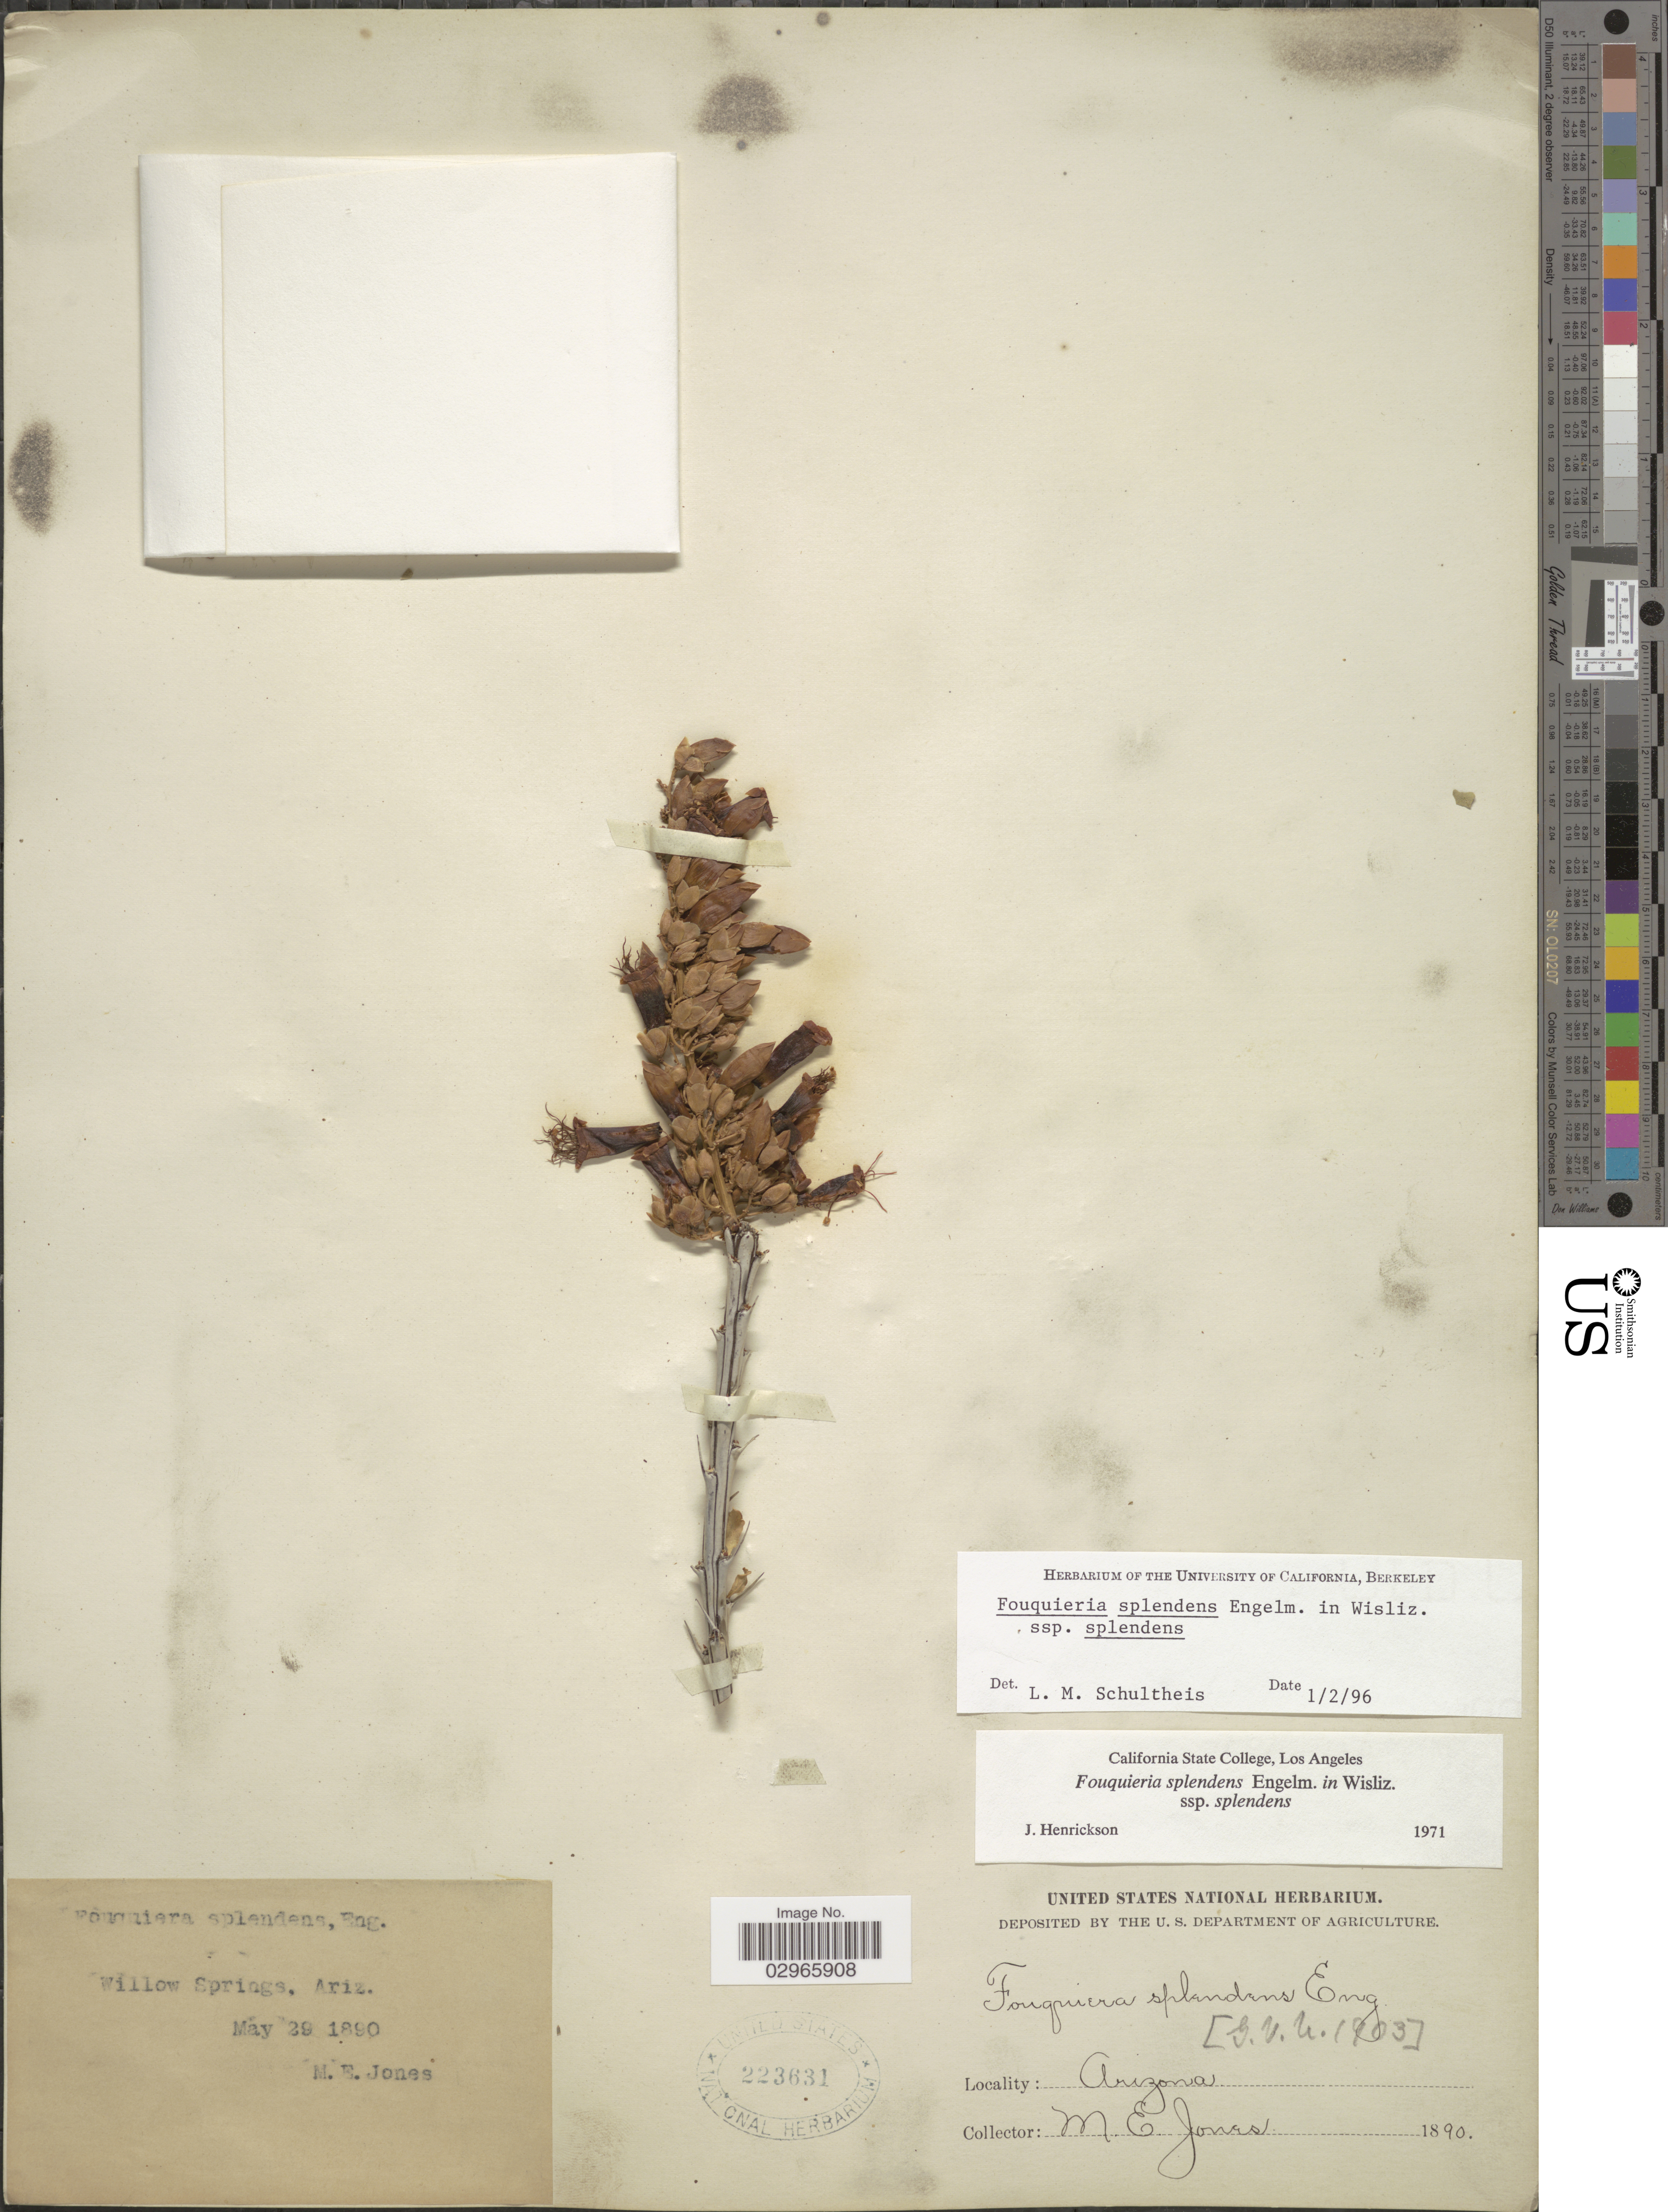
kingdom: Plantae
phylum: Tracheophyta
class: Magnoliopsida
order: Ericales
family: Fouquieriaceae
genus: Fouquieria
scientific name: Fouquieria splendens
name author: Engelm.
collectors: M. E. Jones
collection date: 1890-05-29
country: United States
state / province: Arizona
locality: Willow Springs.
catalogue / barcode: US 223631